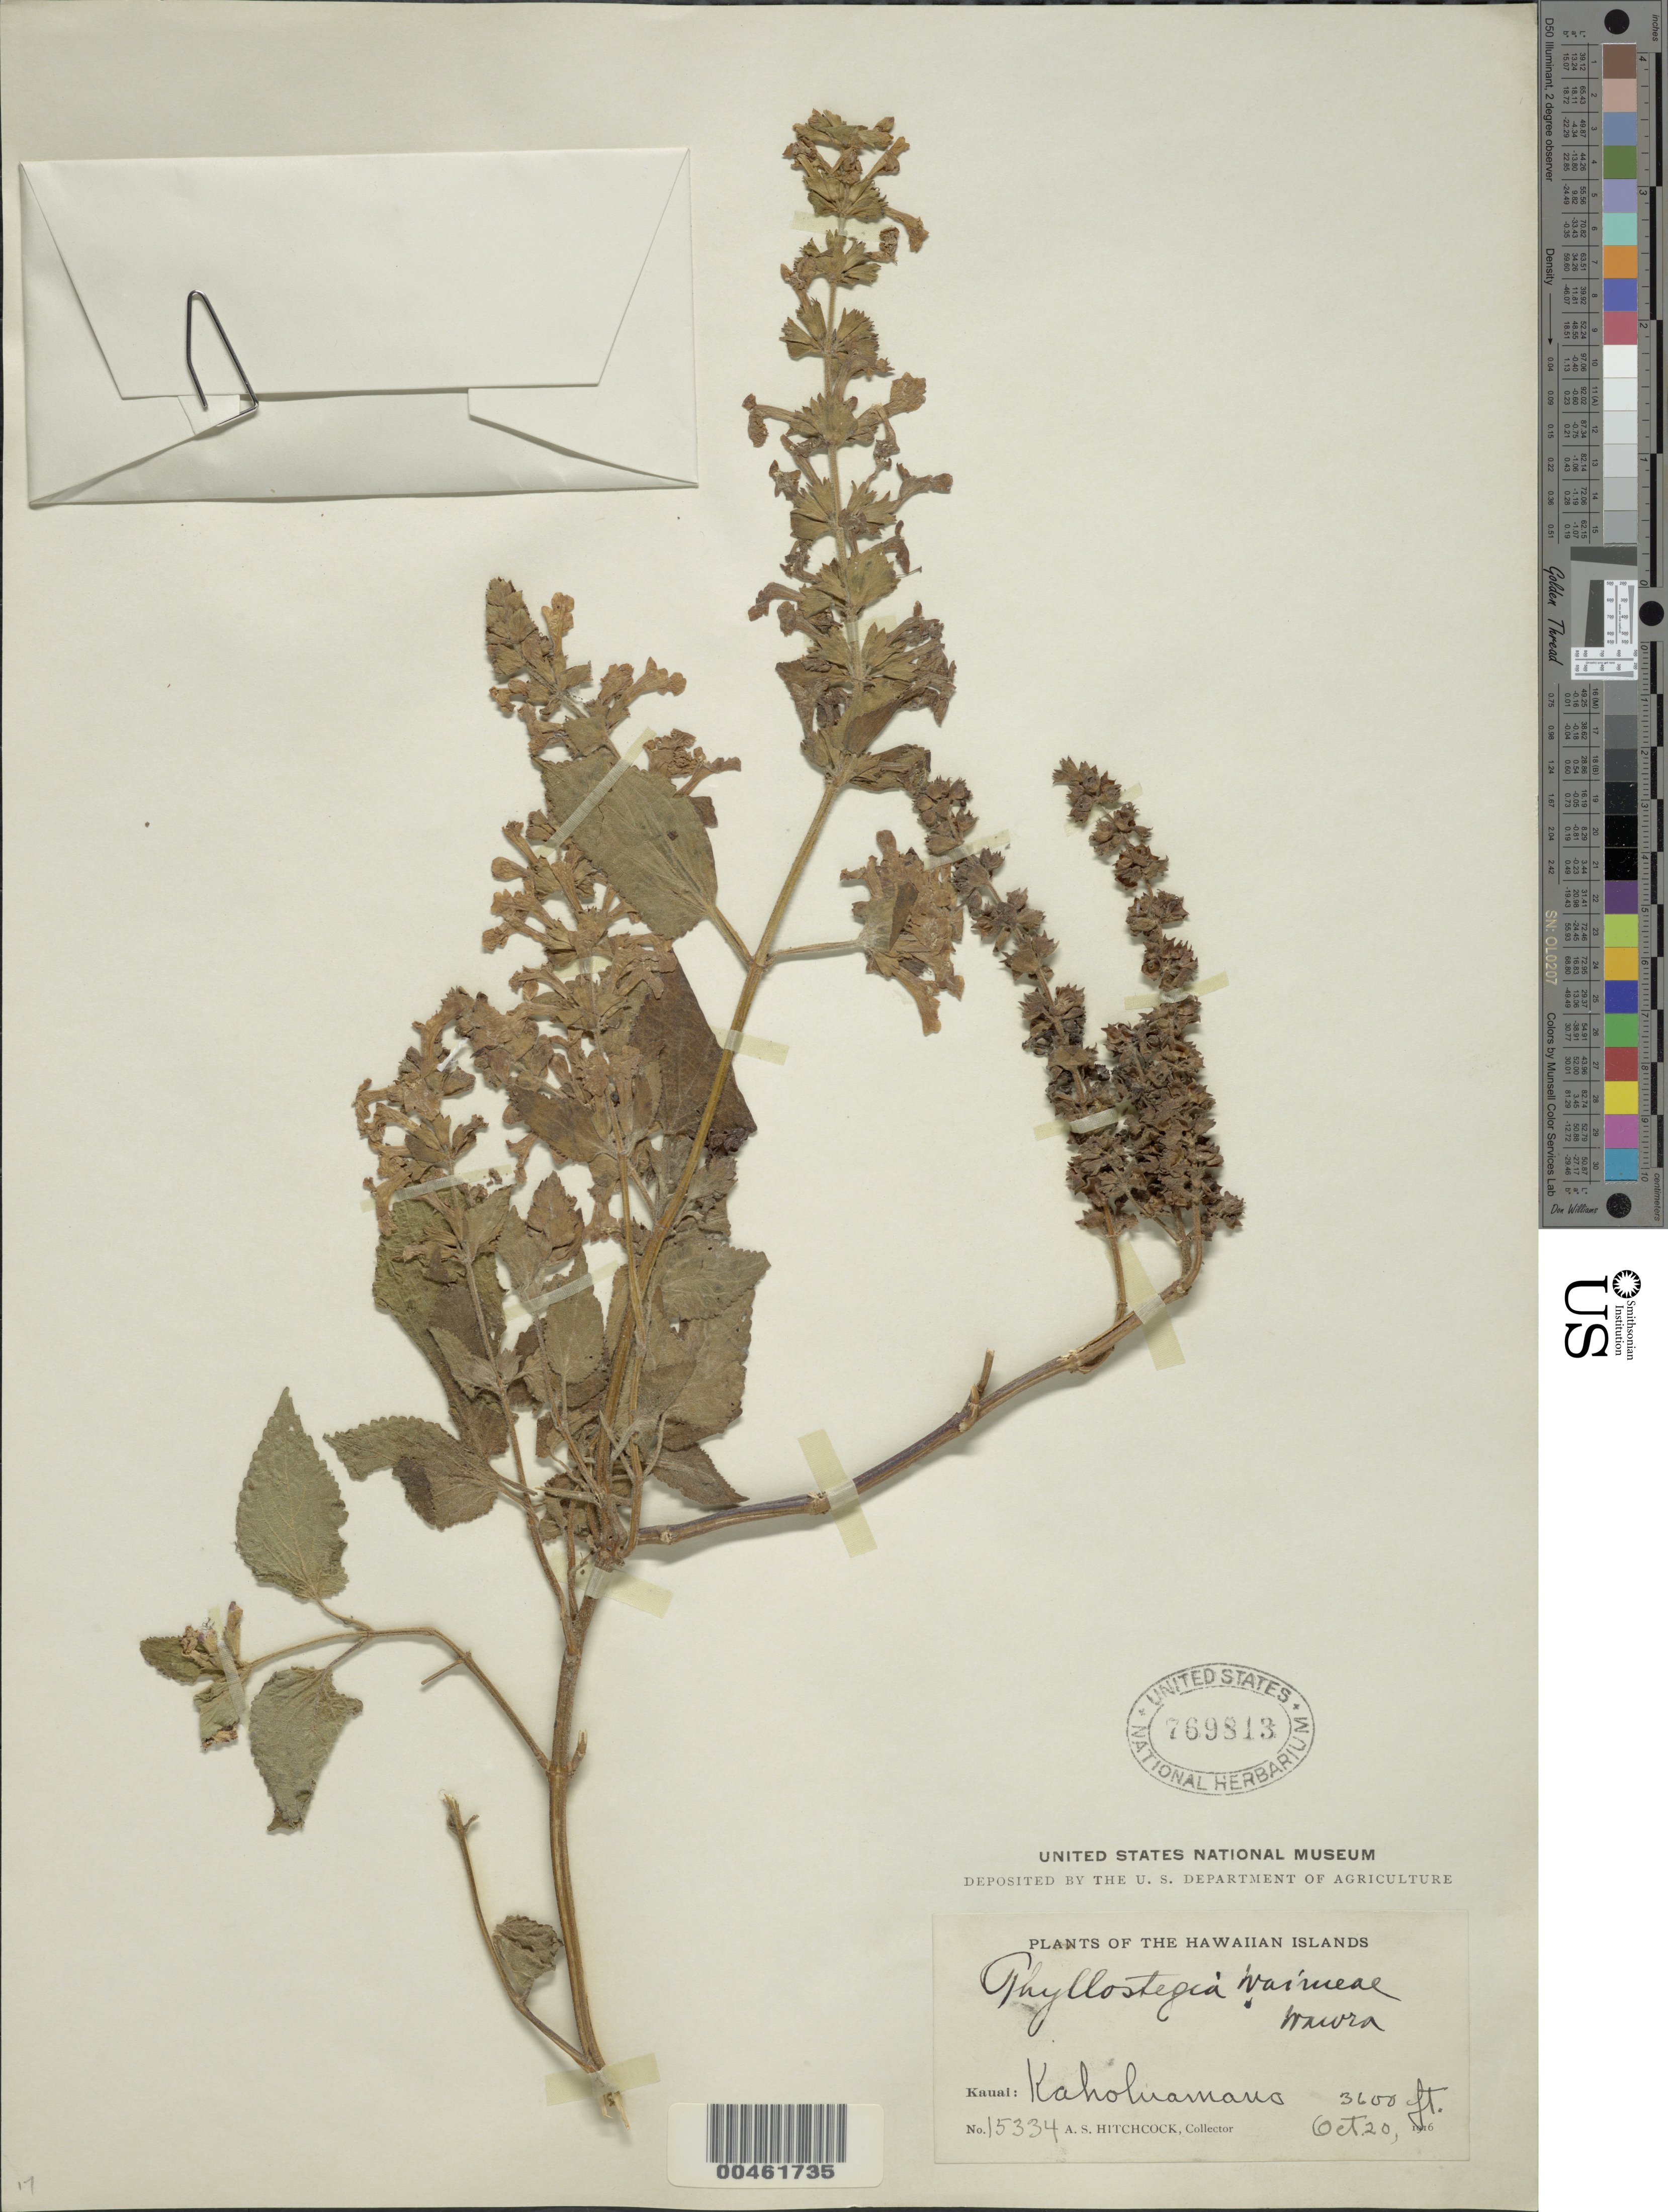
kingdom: Plantae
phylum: Tracheophyta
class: Magnoliopsida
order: Lamiales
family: Lamiaceae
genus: Phyllostegia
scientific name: Phyllostegia waimeae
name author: Wawra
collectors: A. S. Hitchcock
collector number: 15334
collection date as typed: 20 Oct 1916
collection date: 1916-10-20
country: United States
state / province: Hawaii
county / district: Kauai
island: Kaua'i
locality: Kaholuamano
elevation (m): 1097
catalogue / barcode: US 769813